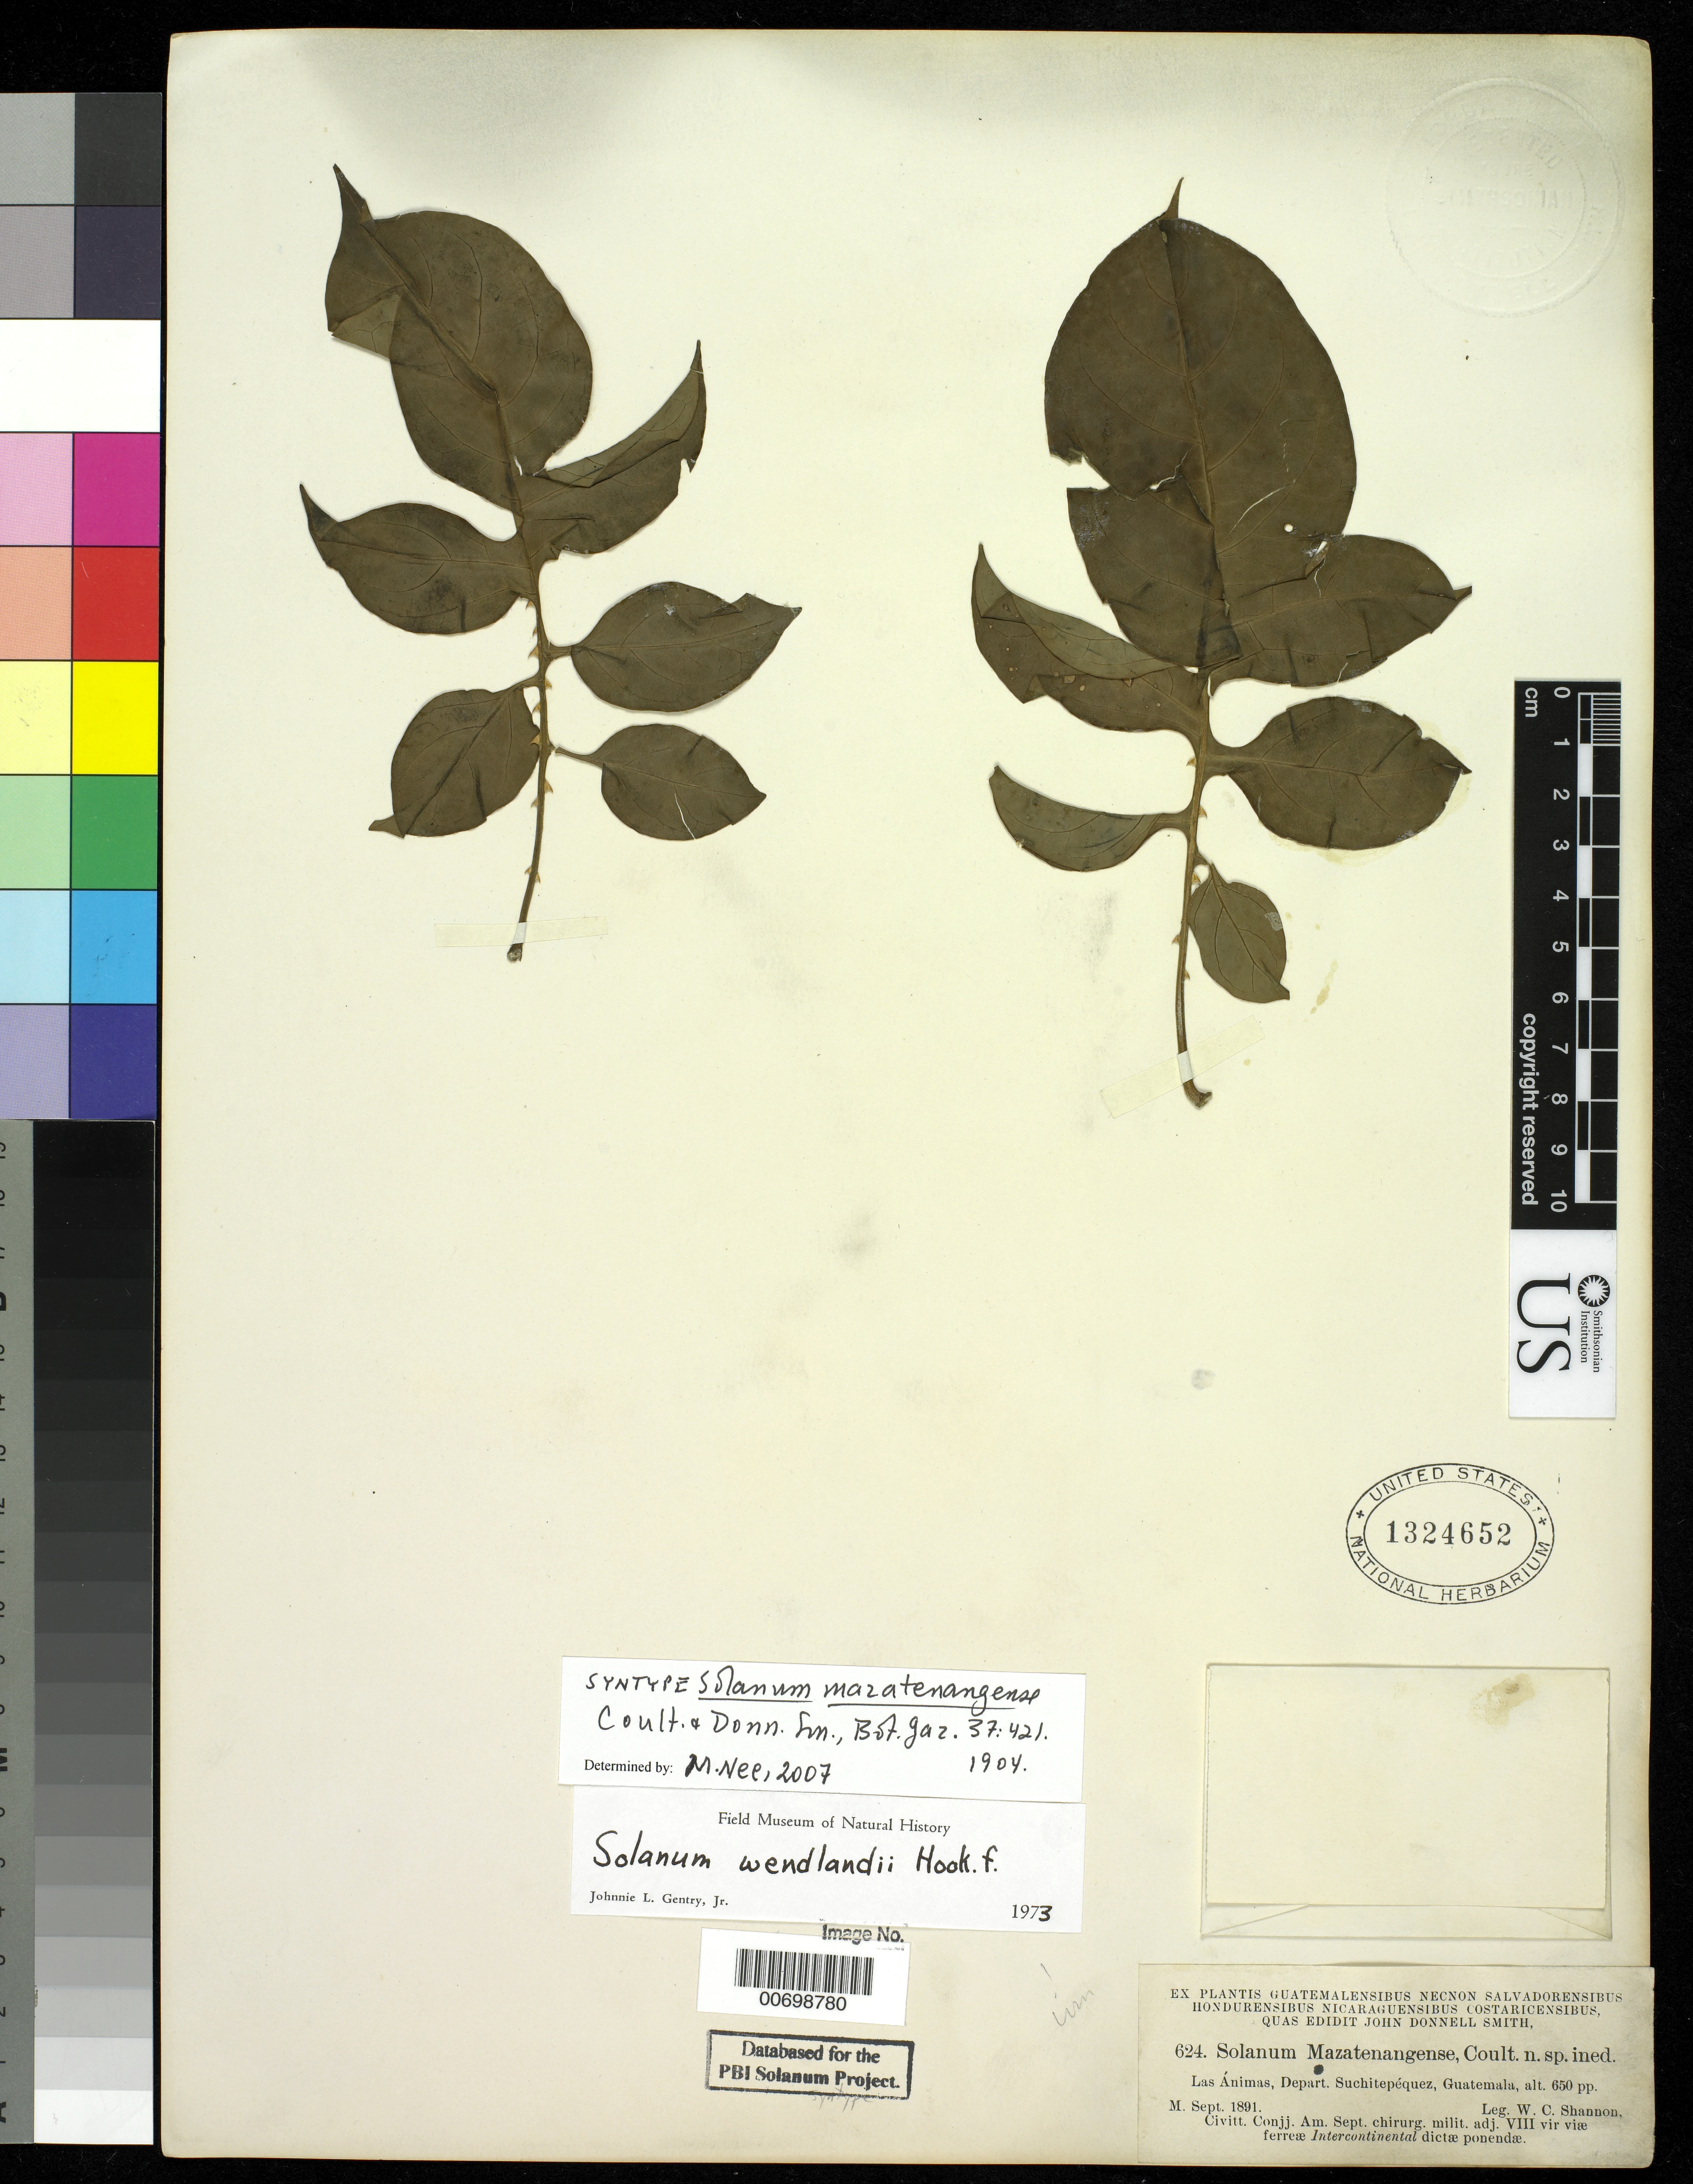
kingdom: Plantae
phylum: Tracheophyta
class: Magnoliopsida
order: Solanales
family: Solanaceae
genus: Solanum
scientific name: Solanum mazatenangense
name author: J.M. Coult. & Donn. Sm.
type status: Syntype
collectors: W. C. Shannon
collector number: J.D.S. 624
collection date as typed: Sep 1891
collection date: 1891-09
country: Guatemala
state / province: Suchitepéquez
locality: Las Animas, Dapart. Suchitepéquez.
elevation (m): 198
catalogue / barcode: US 1324652